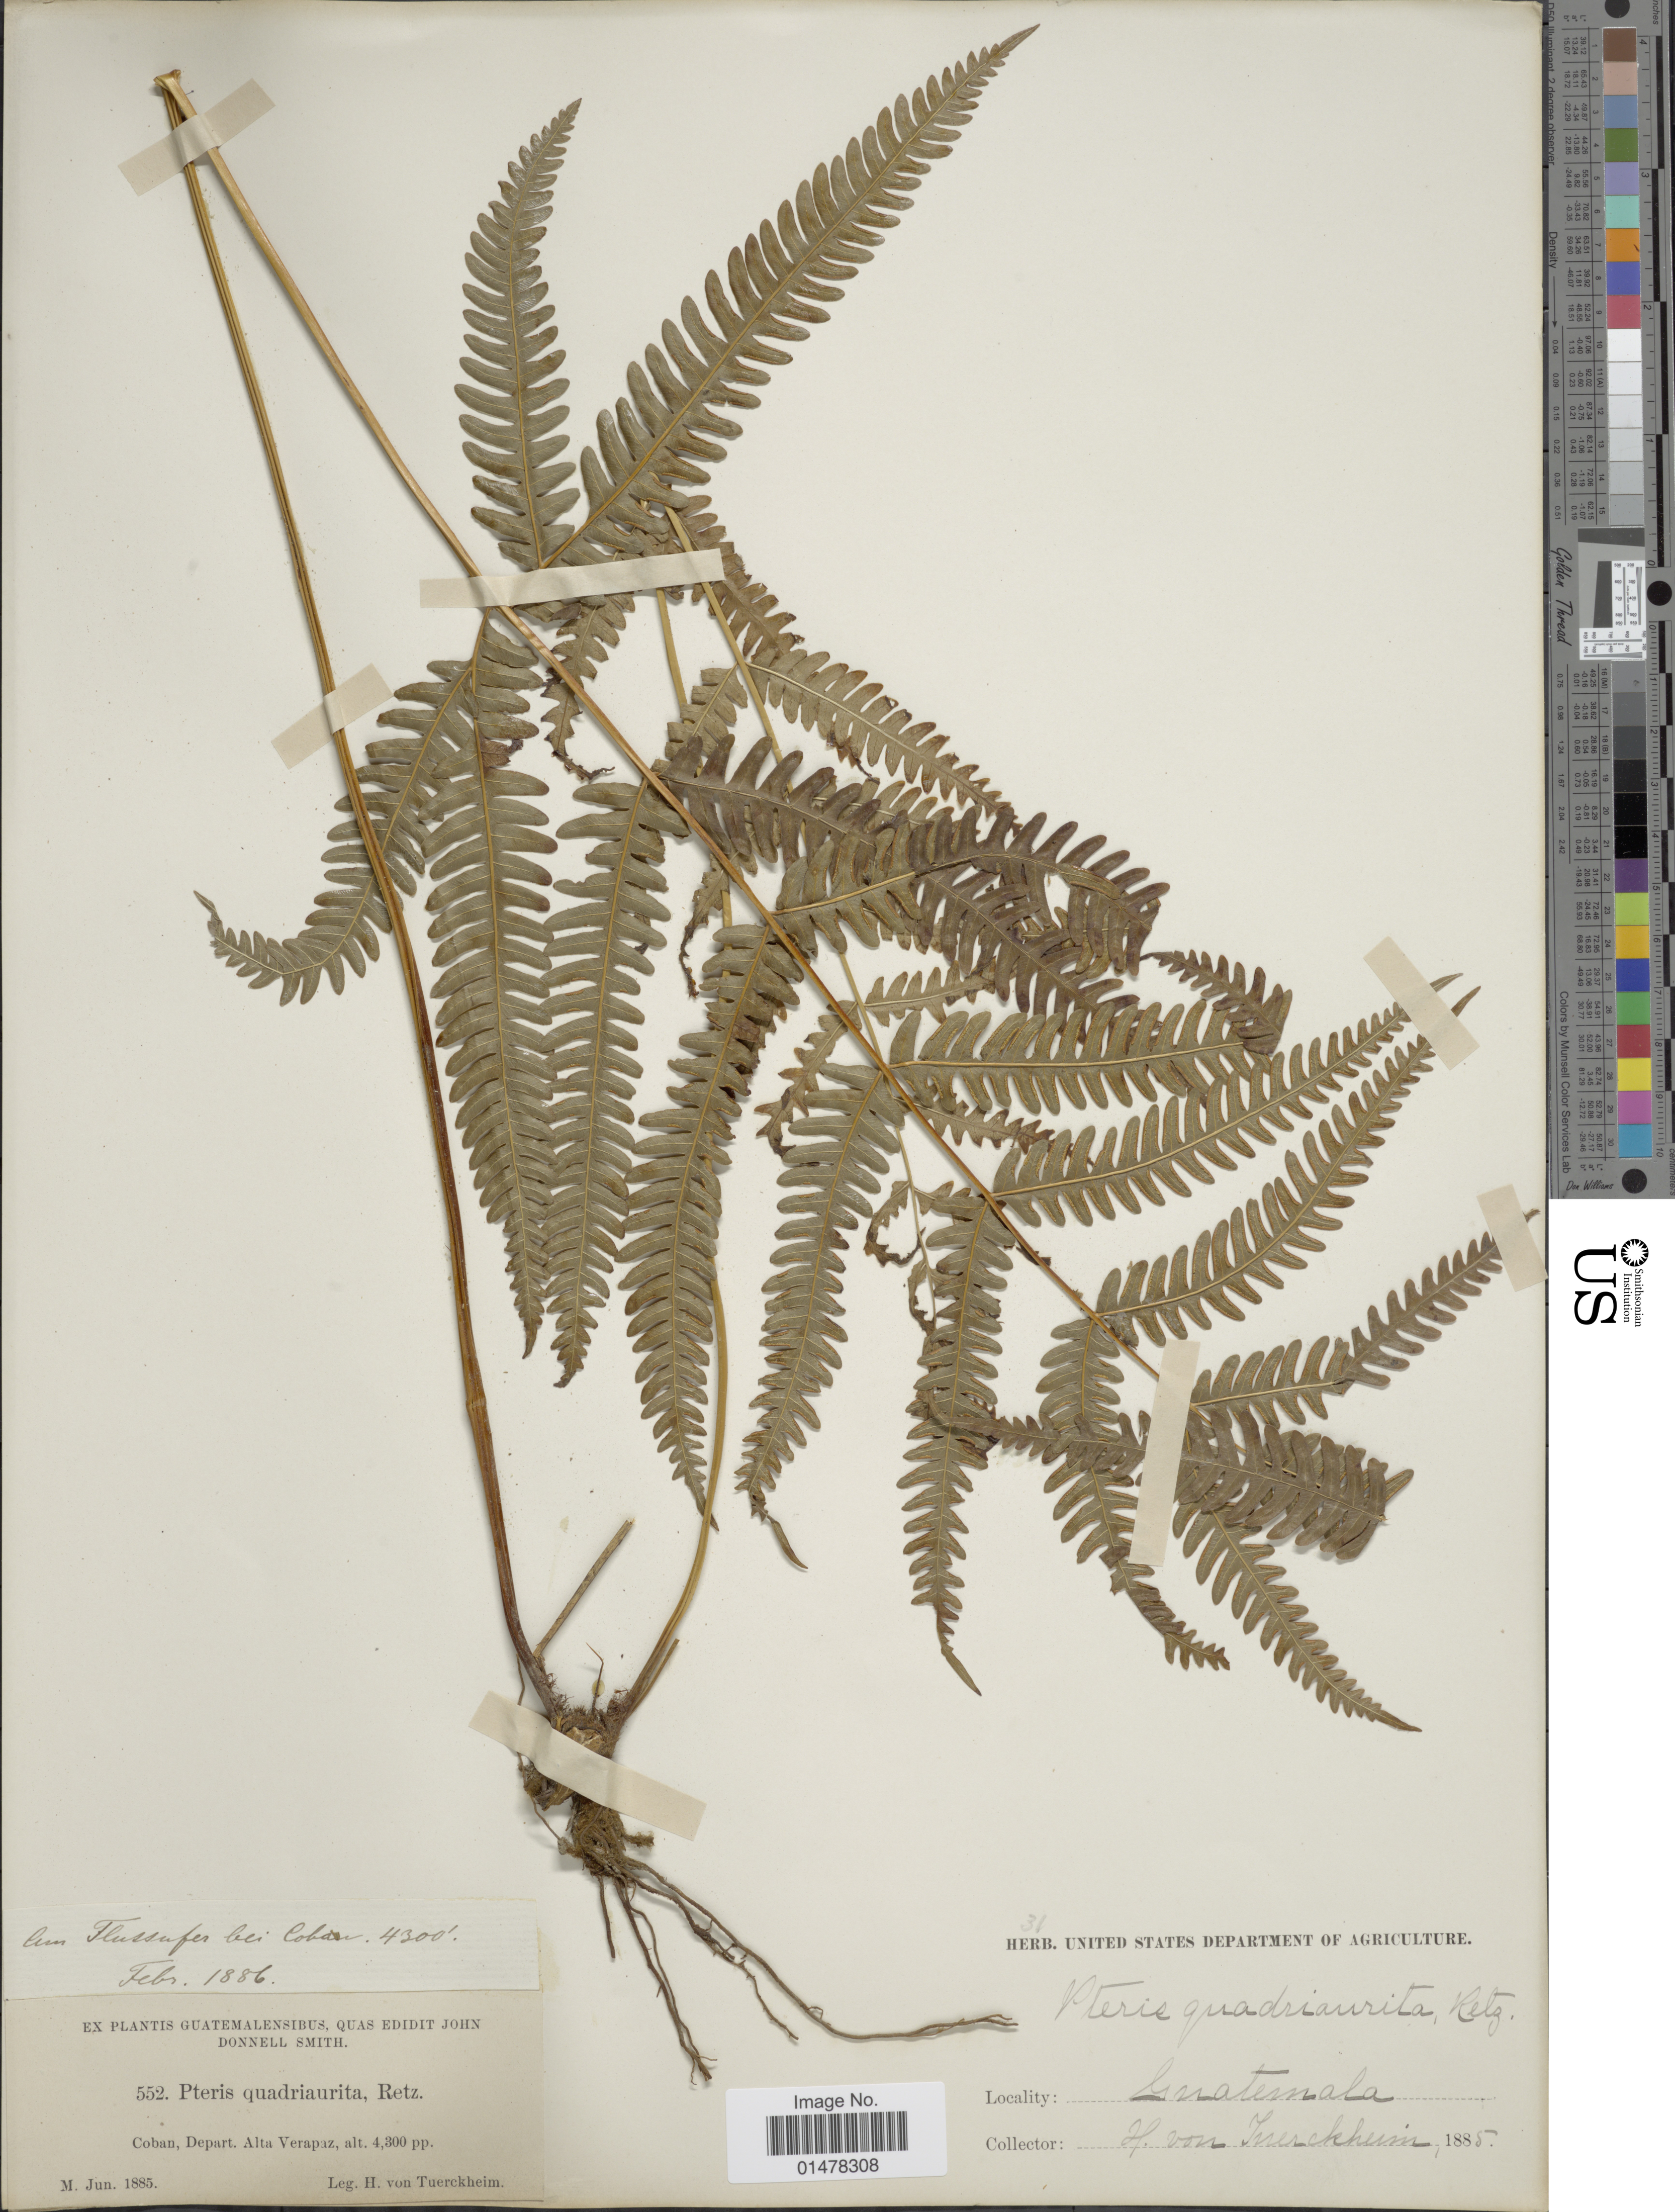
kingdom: Plantae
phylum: Tracheophyta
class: Polypodiopsida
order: Polypodiales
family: Pteridaceae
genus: Pteris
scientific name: Pteris quadriaurita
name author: Retz.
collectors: H. von Tuerckheim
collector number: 552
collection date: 1885-06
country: Guatemala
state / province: Alta Verapaz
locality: Coban, Depart. Alta Verapaz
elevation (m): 1311